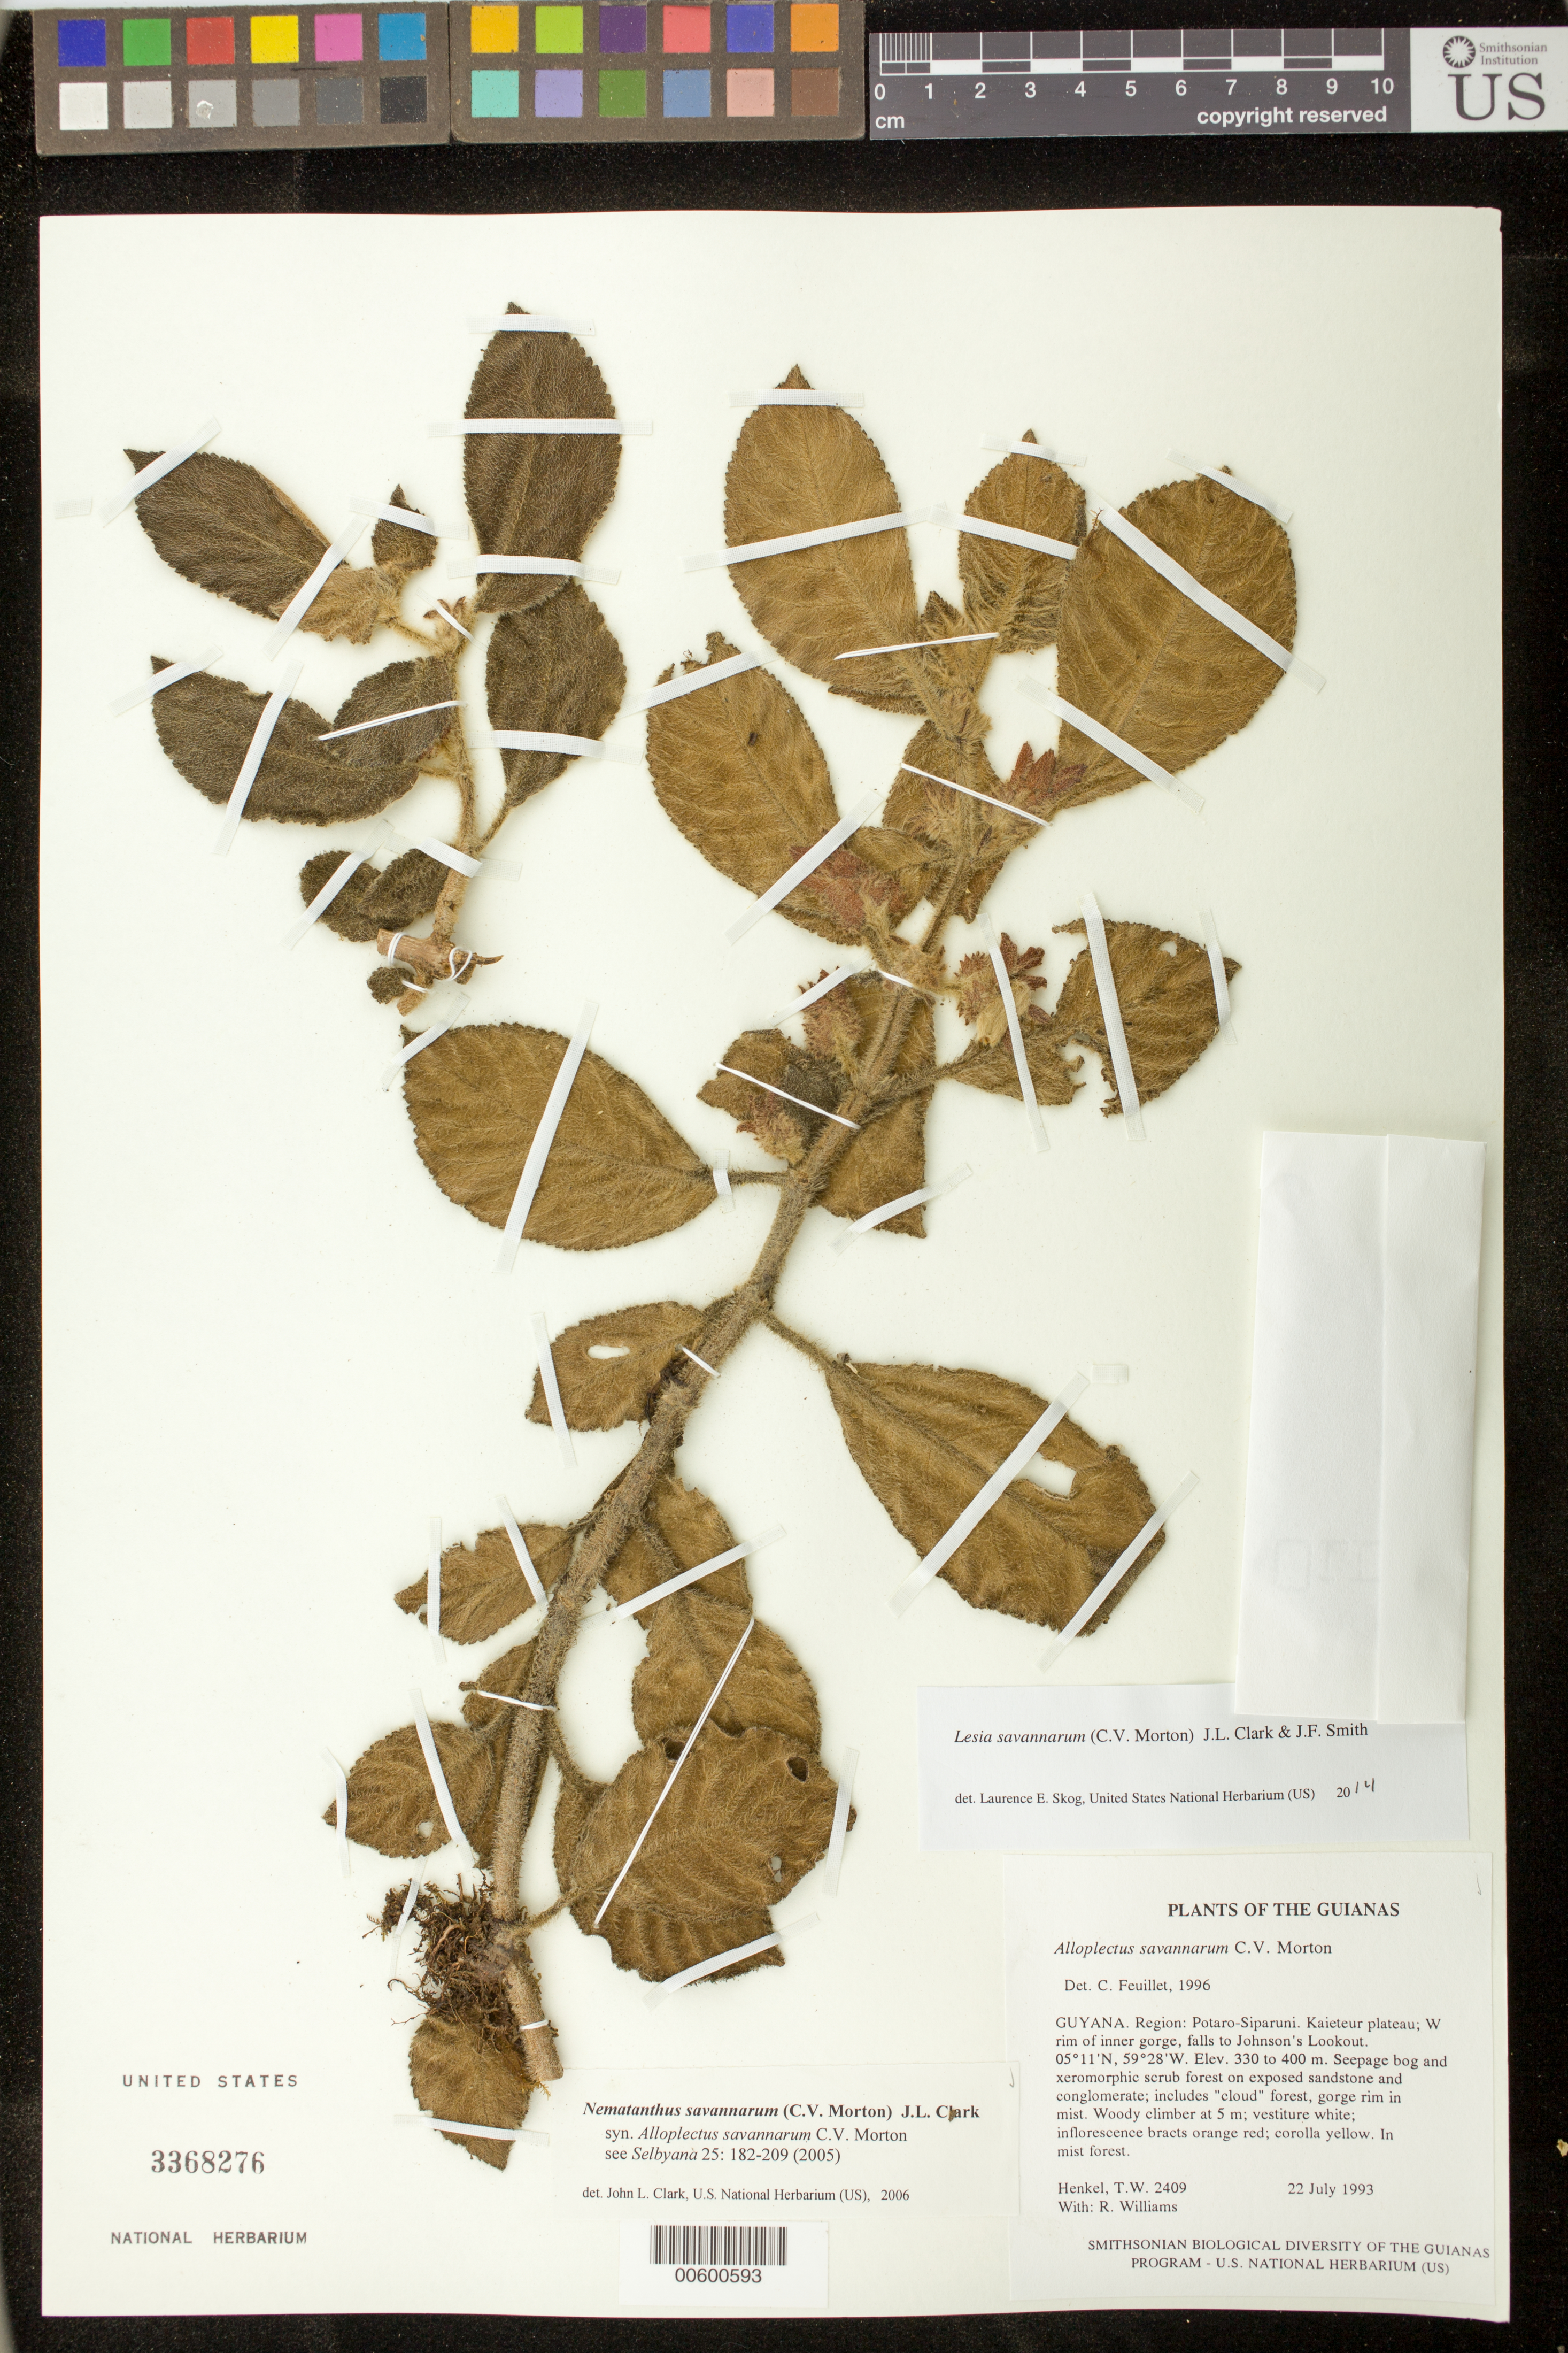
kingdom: Plantae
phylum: Tracheophyta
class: Magnoliopsida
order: Lamiales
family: Gesneriaceae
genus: Lesia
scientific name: Lesia savannarum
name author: (C.V. Morton) J.L. Clark & J.F. Sm.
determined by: Skog, Laurence E.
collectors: T. Henkel & R. Williams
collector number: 2409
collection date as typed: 22 Jul 1993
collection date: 1993-07-22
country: Guyana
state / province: Potaro-Siparuni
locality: Kaieteur plateau; W rim of inner gorge, falls to Johnson's Lookout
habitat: Seepage bog and xeromorphic scrub forest on exposed sandstone and conglomerate; includes "cloud" forest, gorge rim in mist; in mist forest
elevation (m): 330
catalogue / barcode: US 3368276